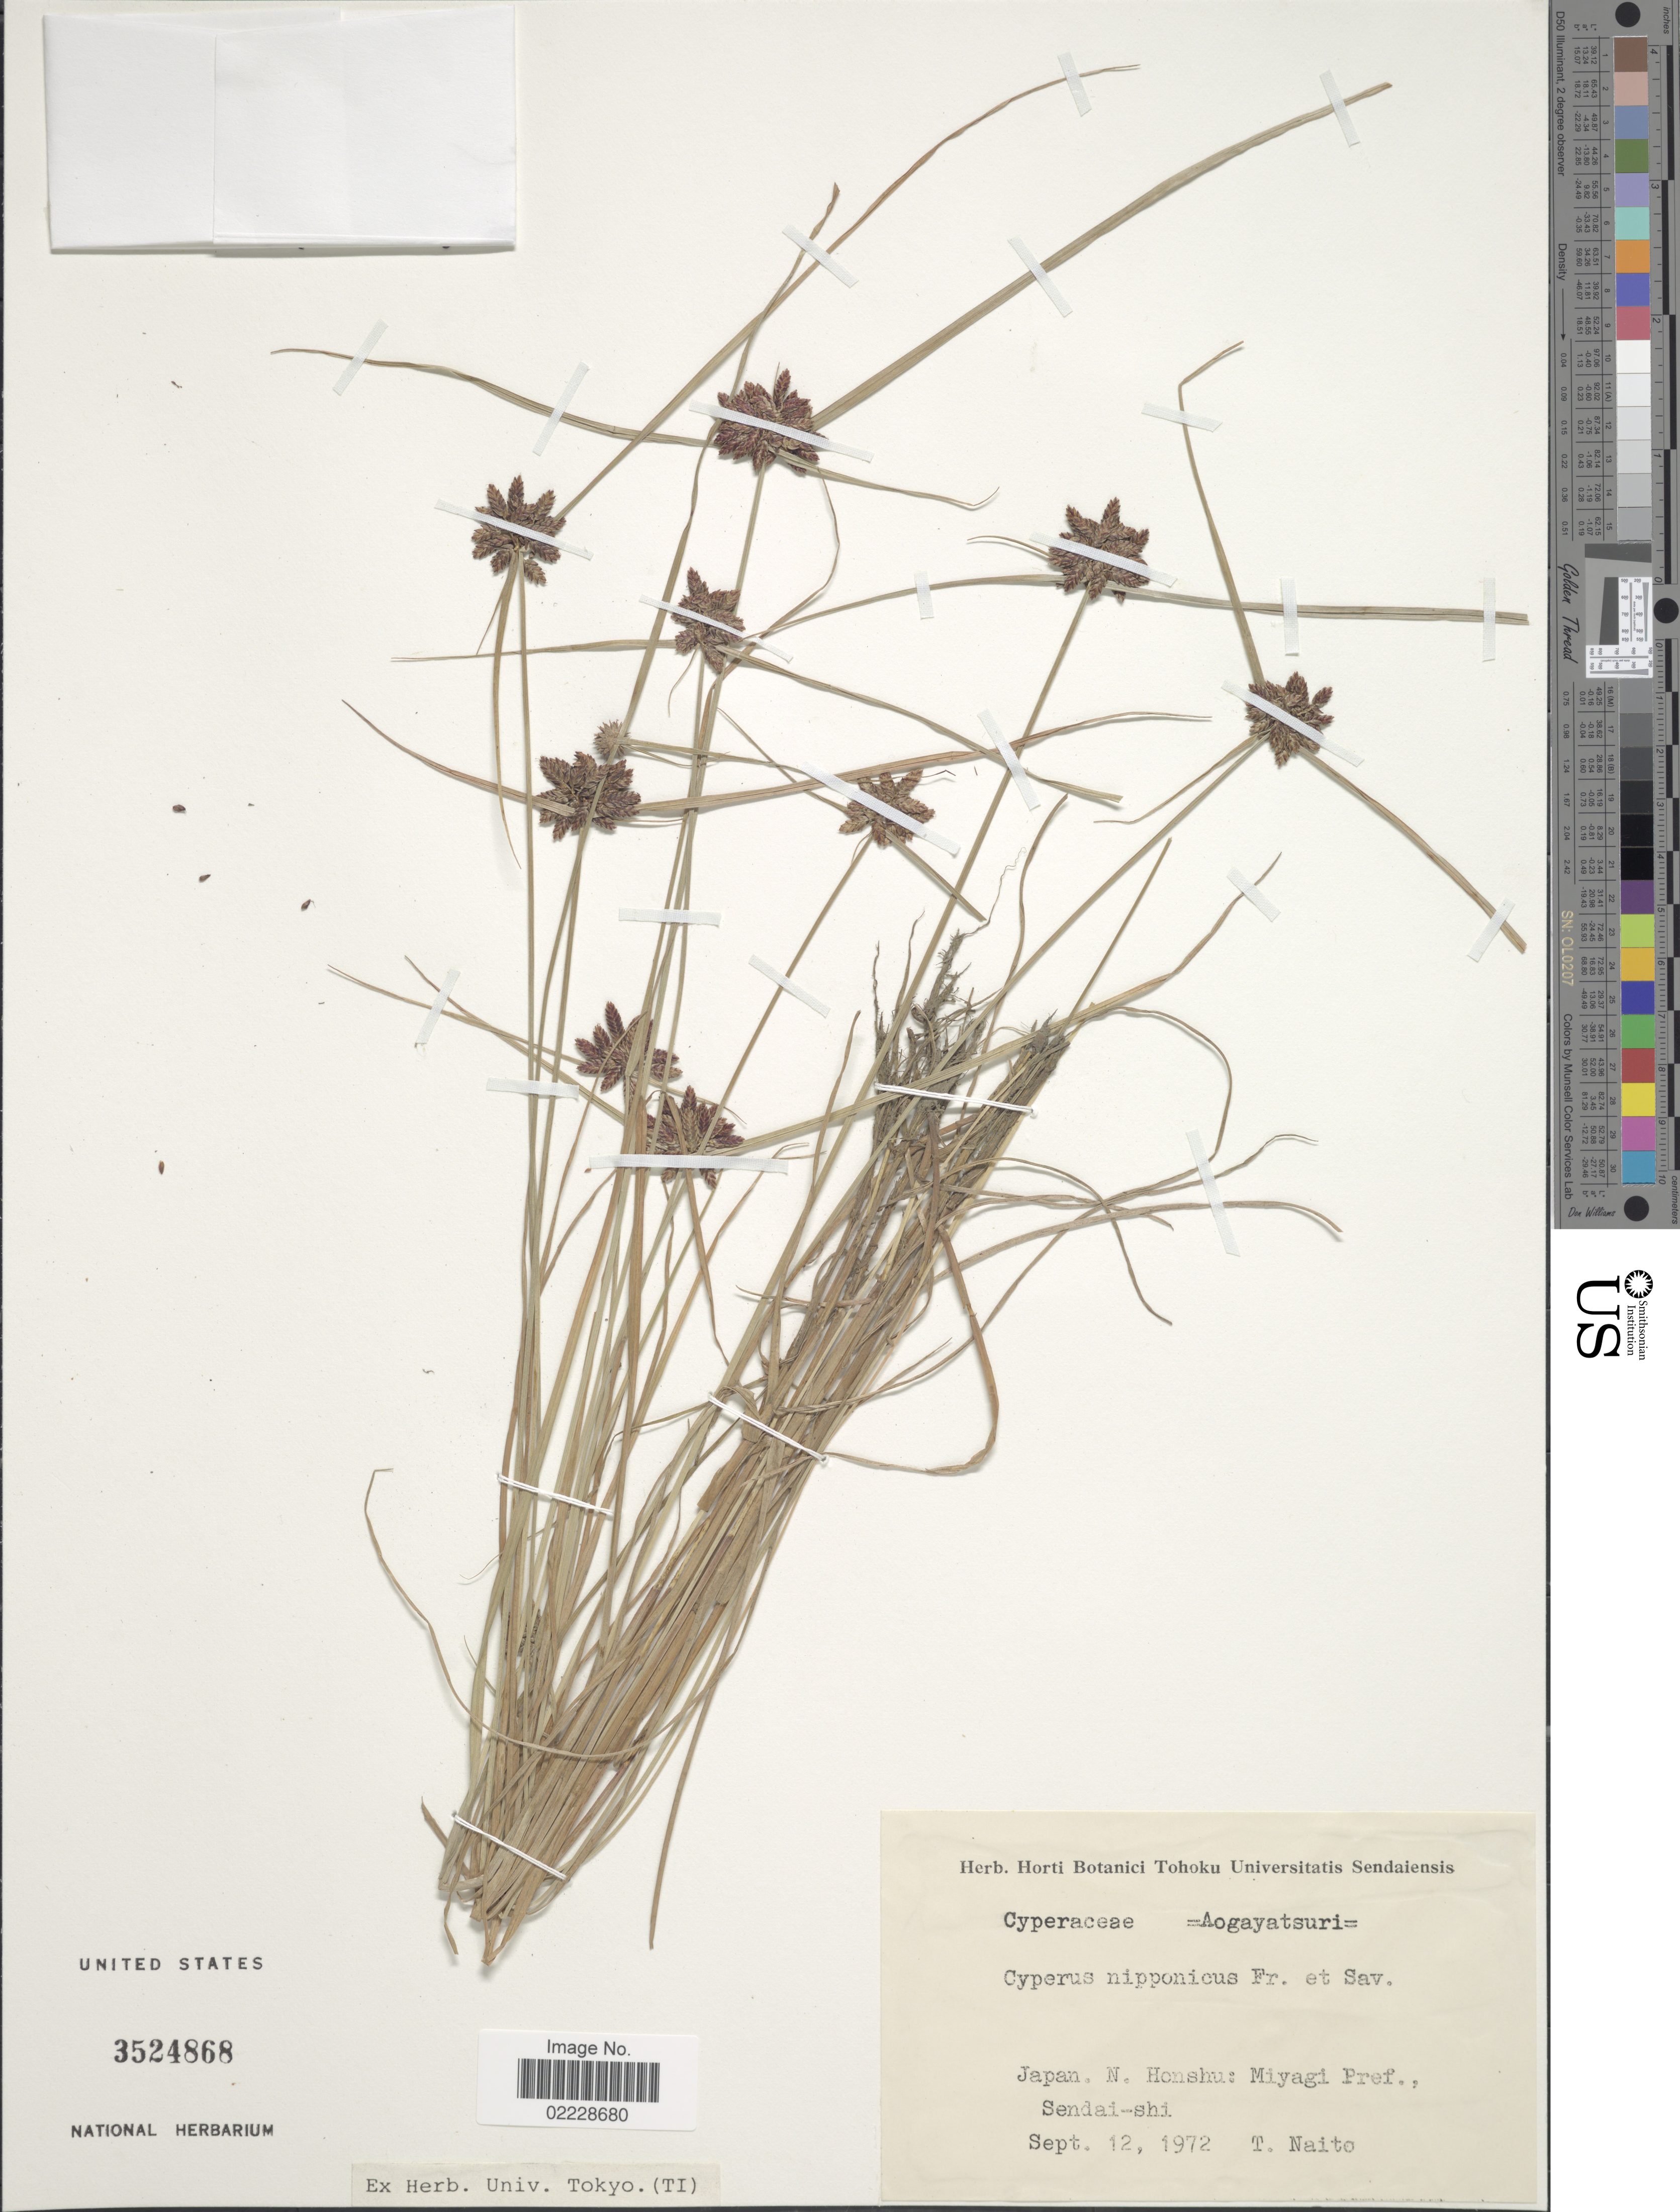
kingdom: Plantae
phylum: Tracheophyta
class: Liliopsida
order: Poales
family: Cyperaceae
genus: Cyperus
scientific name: Cyperus nipponicus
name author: Franch. & Sav.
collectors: T. Naito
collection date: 1972-09-12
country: Japan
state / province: Miyagi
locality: N. Honshu, Miyagi Pref., Sendai-shi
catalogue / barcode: US 3524868